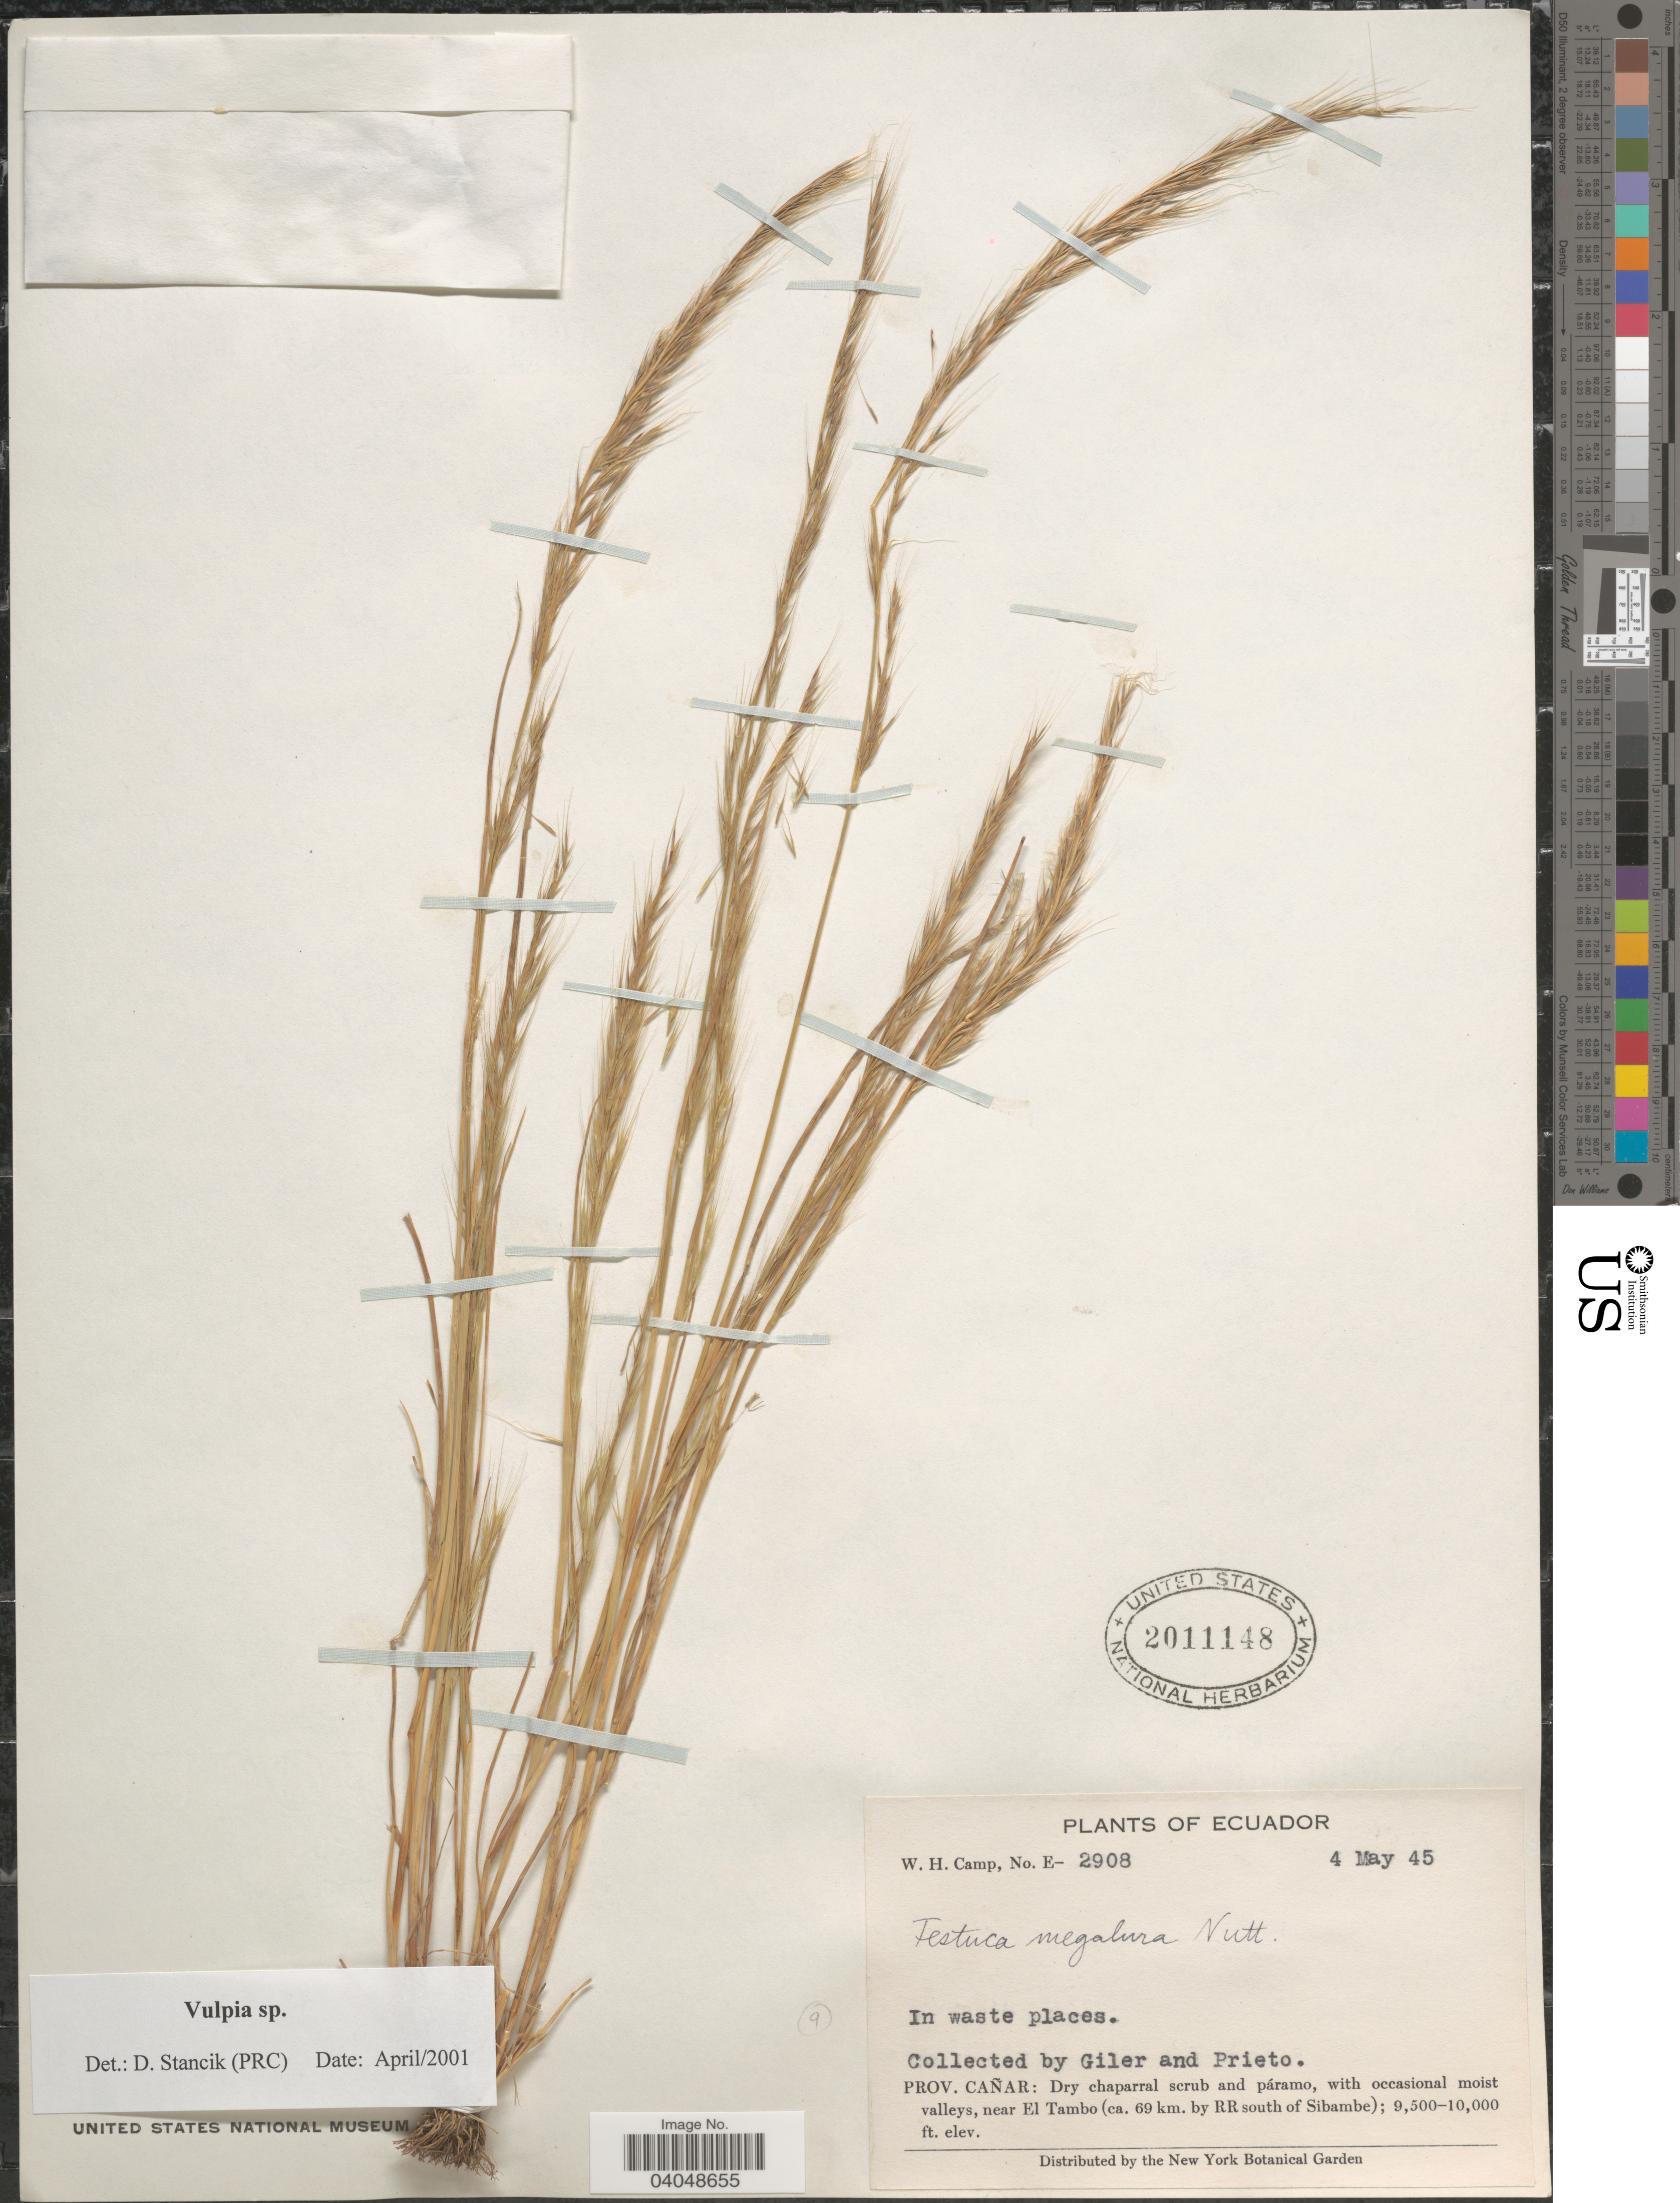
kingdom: Plantae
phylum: Tracheophyta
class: Liliopsida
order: Poales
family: Poaceae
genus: Festuca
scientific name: Festuca sp.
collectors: Giler, --, -. Prieto & W. H. Camp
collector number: E-2908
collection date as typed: Transcribed d/m/y: 4/5/45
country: Ecuador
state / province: Cañar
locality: Near El Tambo (ca. 69 km. by RR south of Sibambe).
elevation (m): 2896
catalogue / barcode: US 2011148